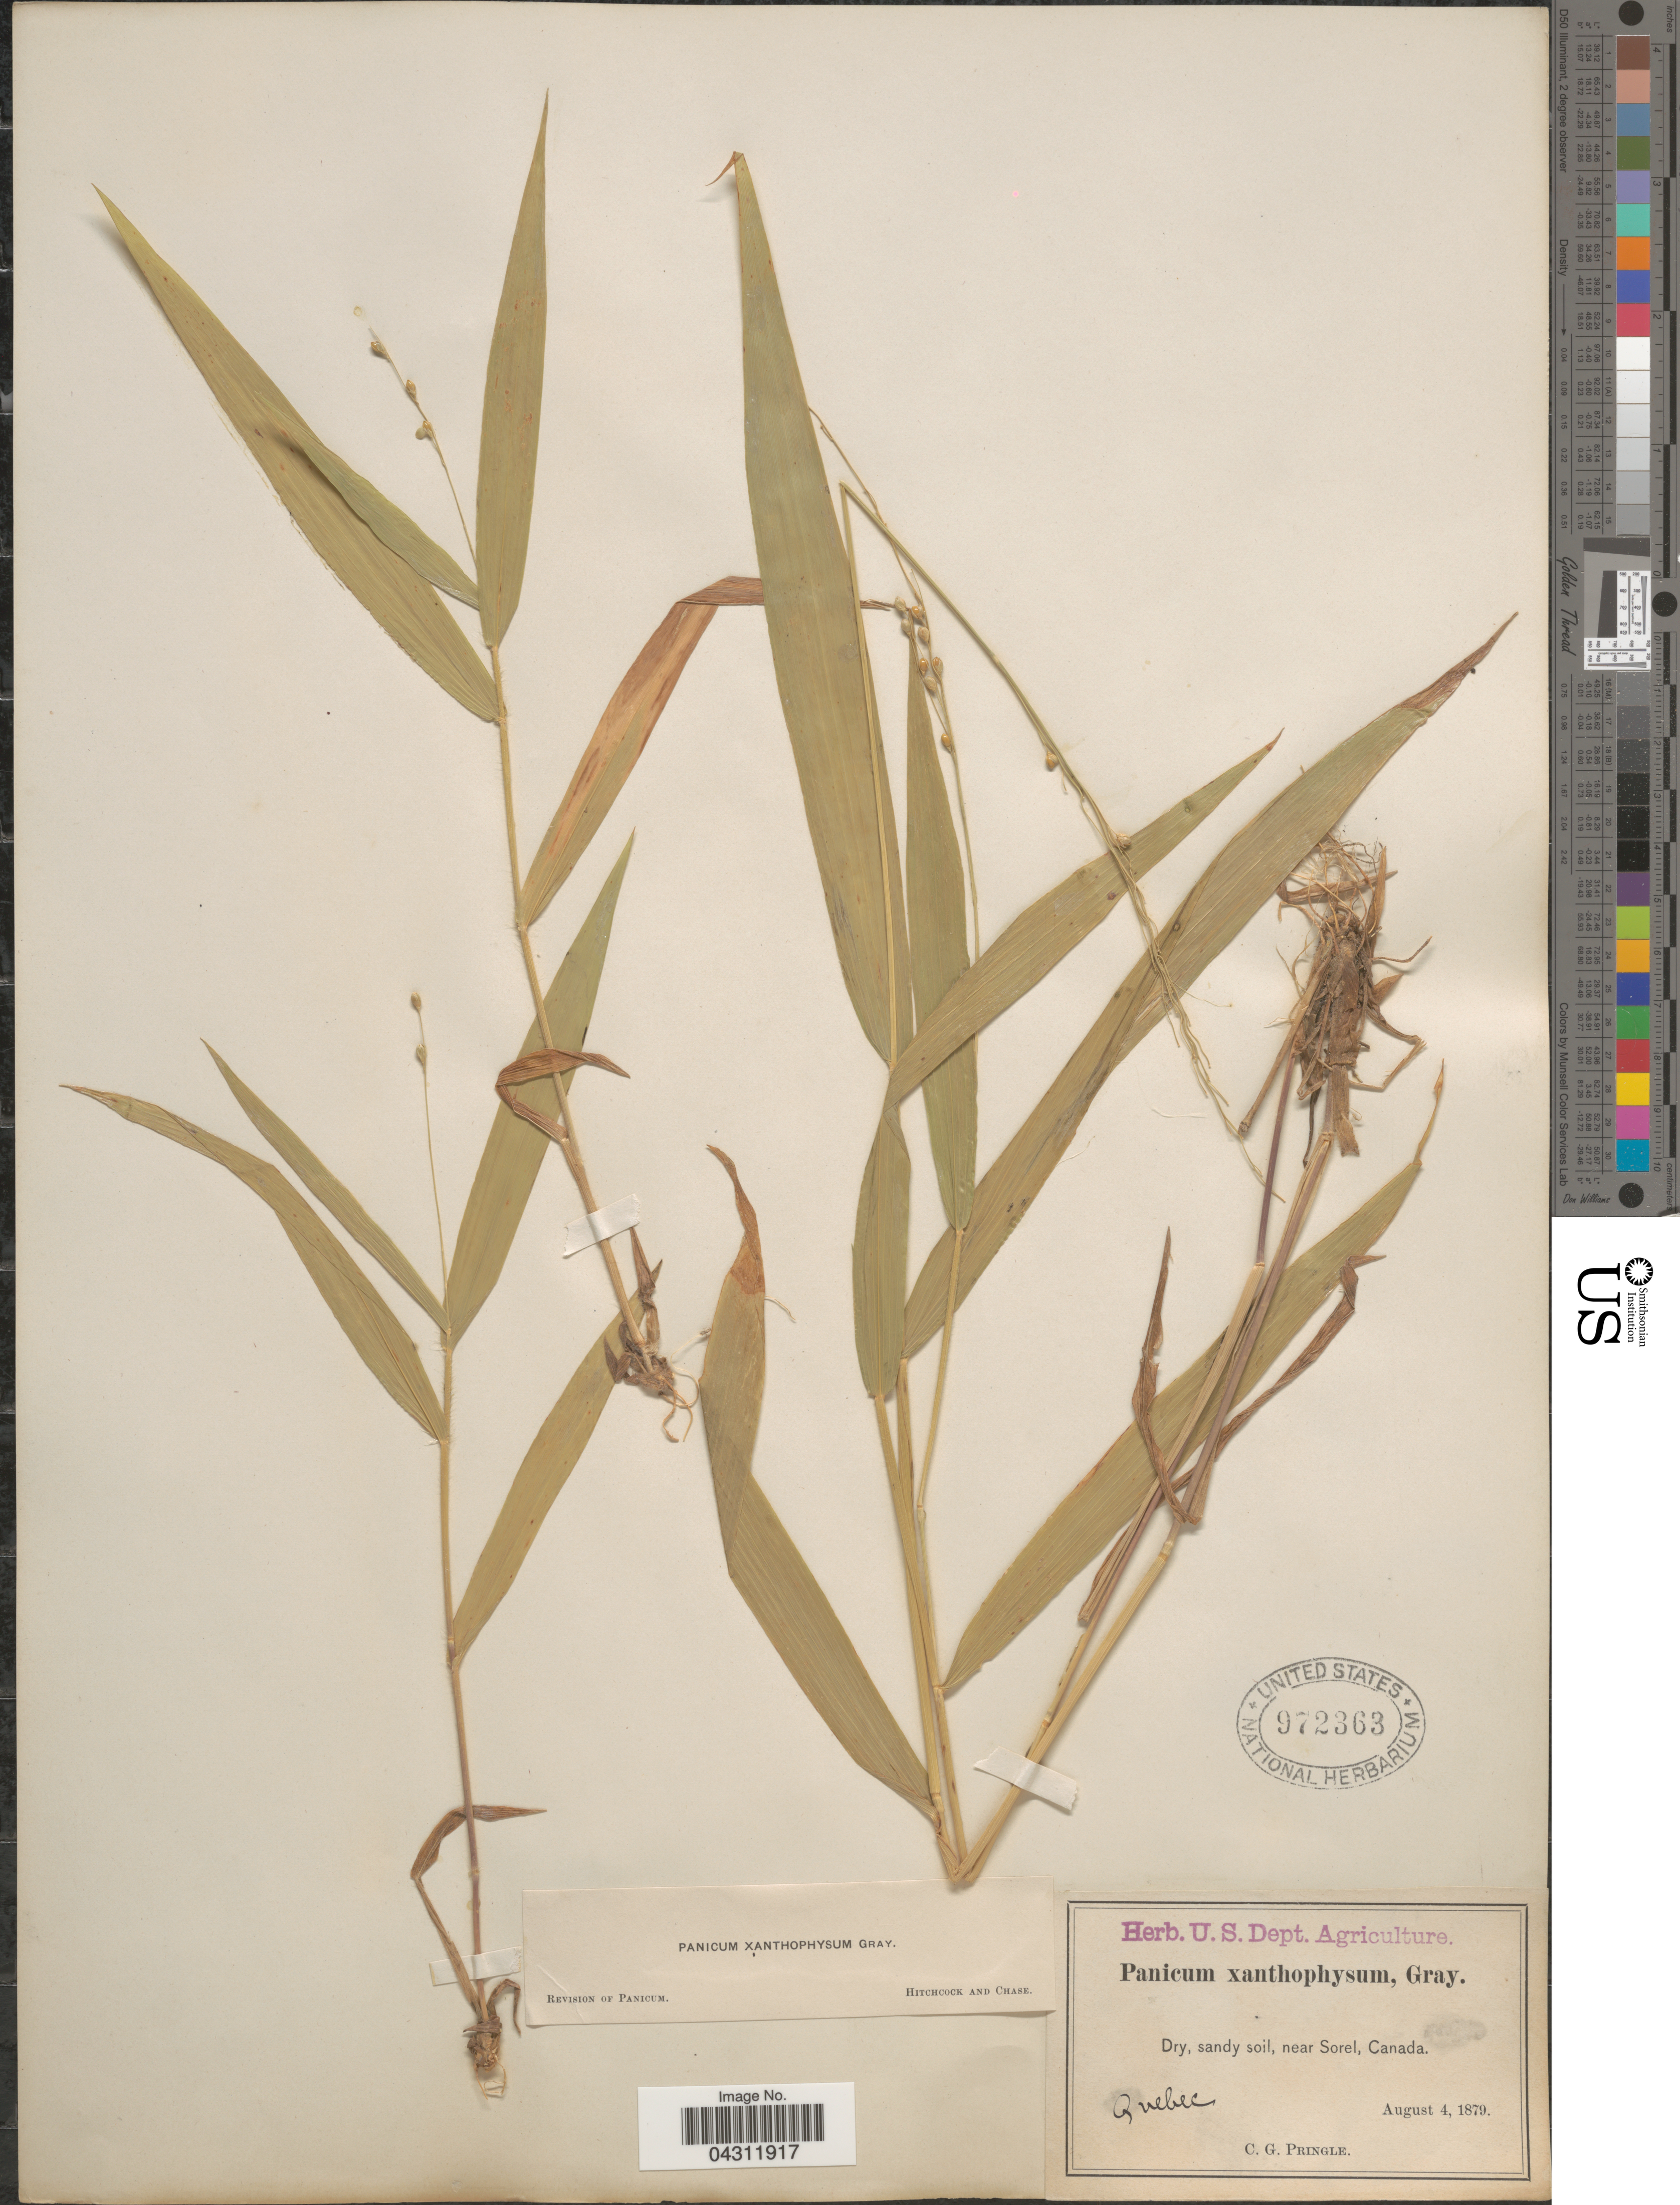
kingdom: Plantae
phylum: Tracheophyta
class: Liliopsida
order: Poales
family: Poaceae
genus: Dichanthelium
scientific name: Dichanthelium xanthophysum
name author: (A. Gray) Freckmann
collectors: C. G. Pringle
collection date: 1879-08-04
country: Canada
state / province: Quebec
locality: Dry, sandy soil, near Sorel.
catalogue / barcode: US 972363